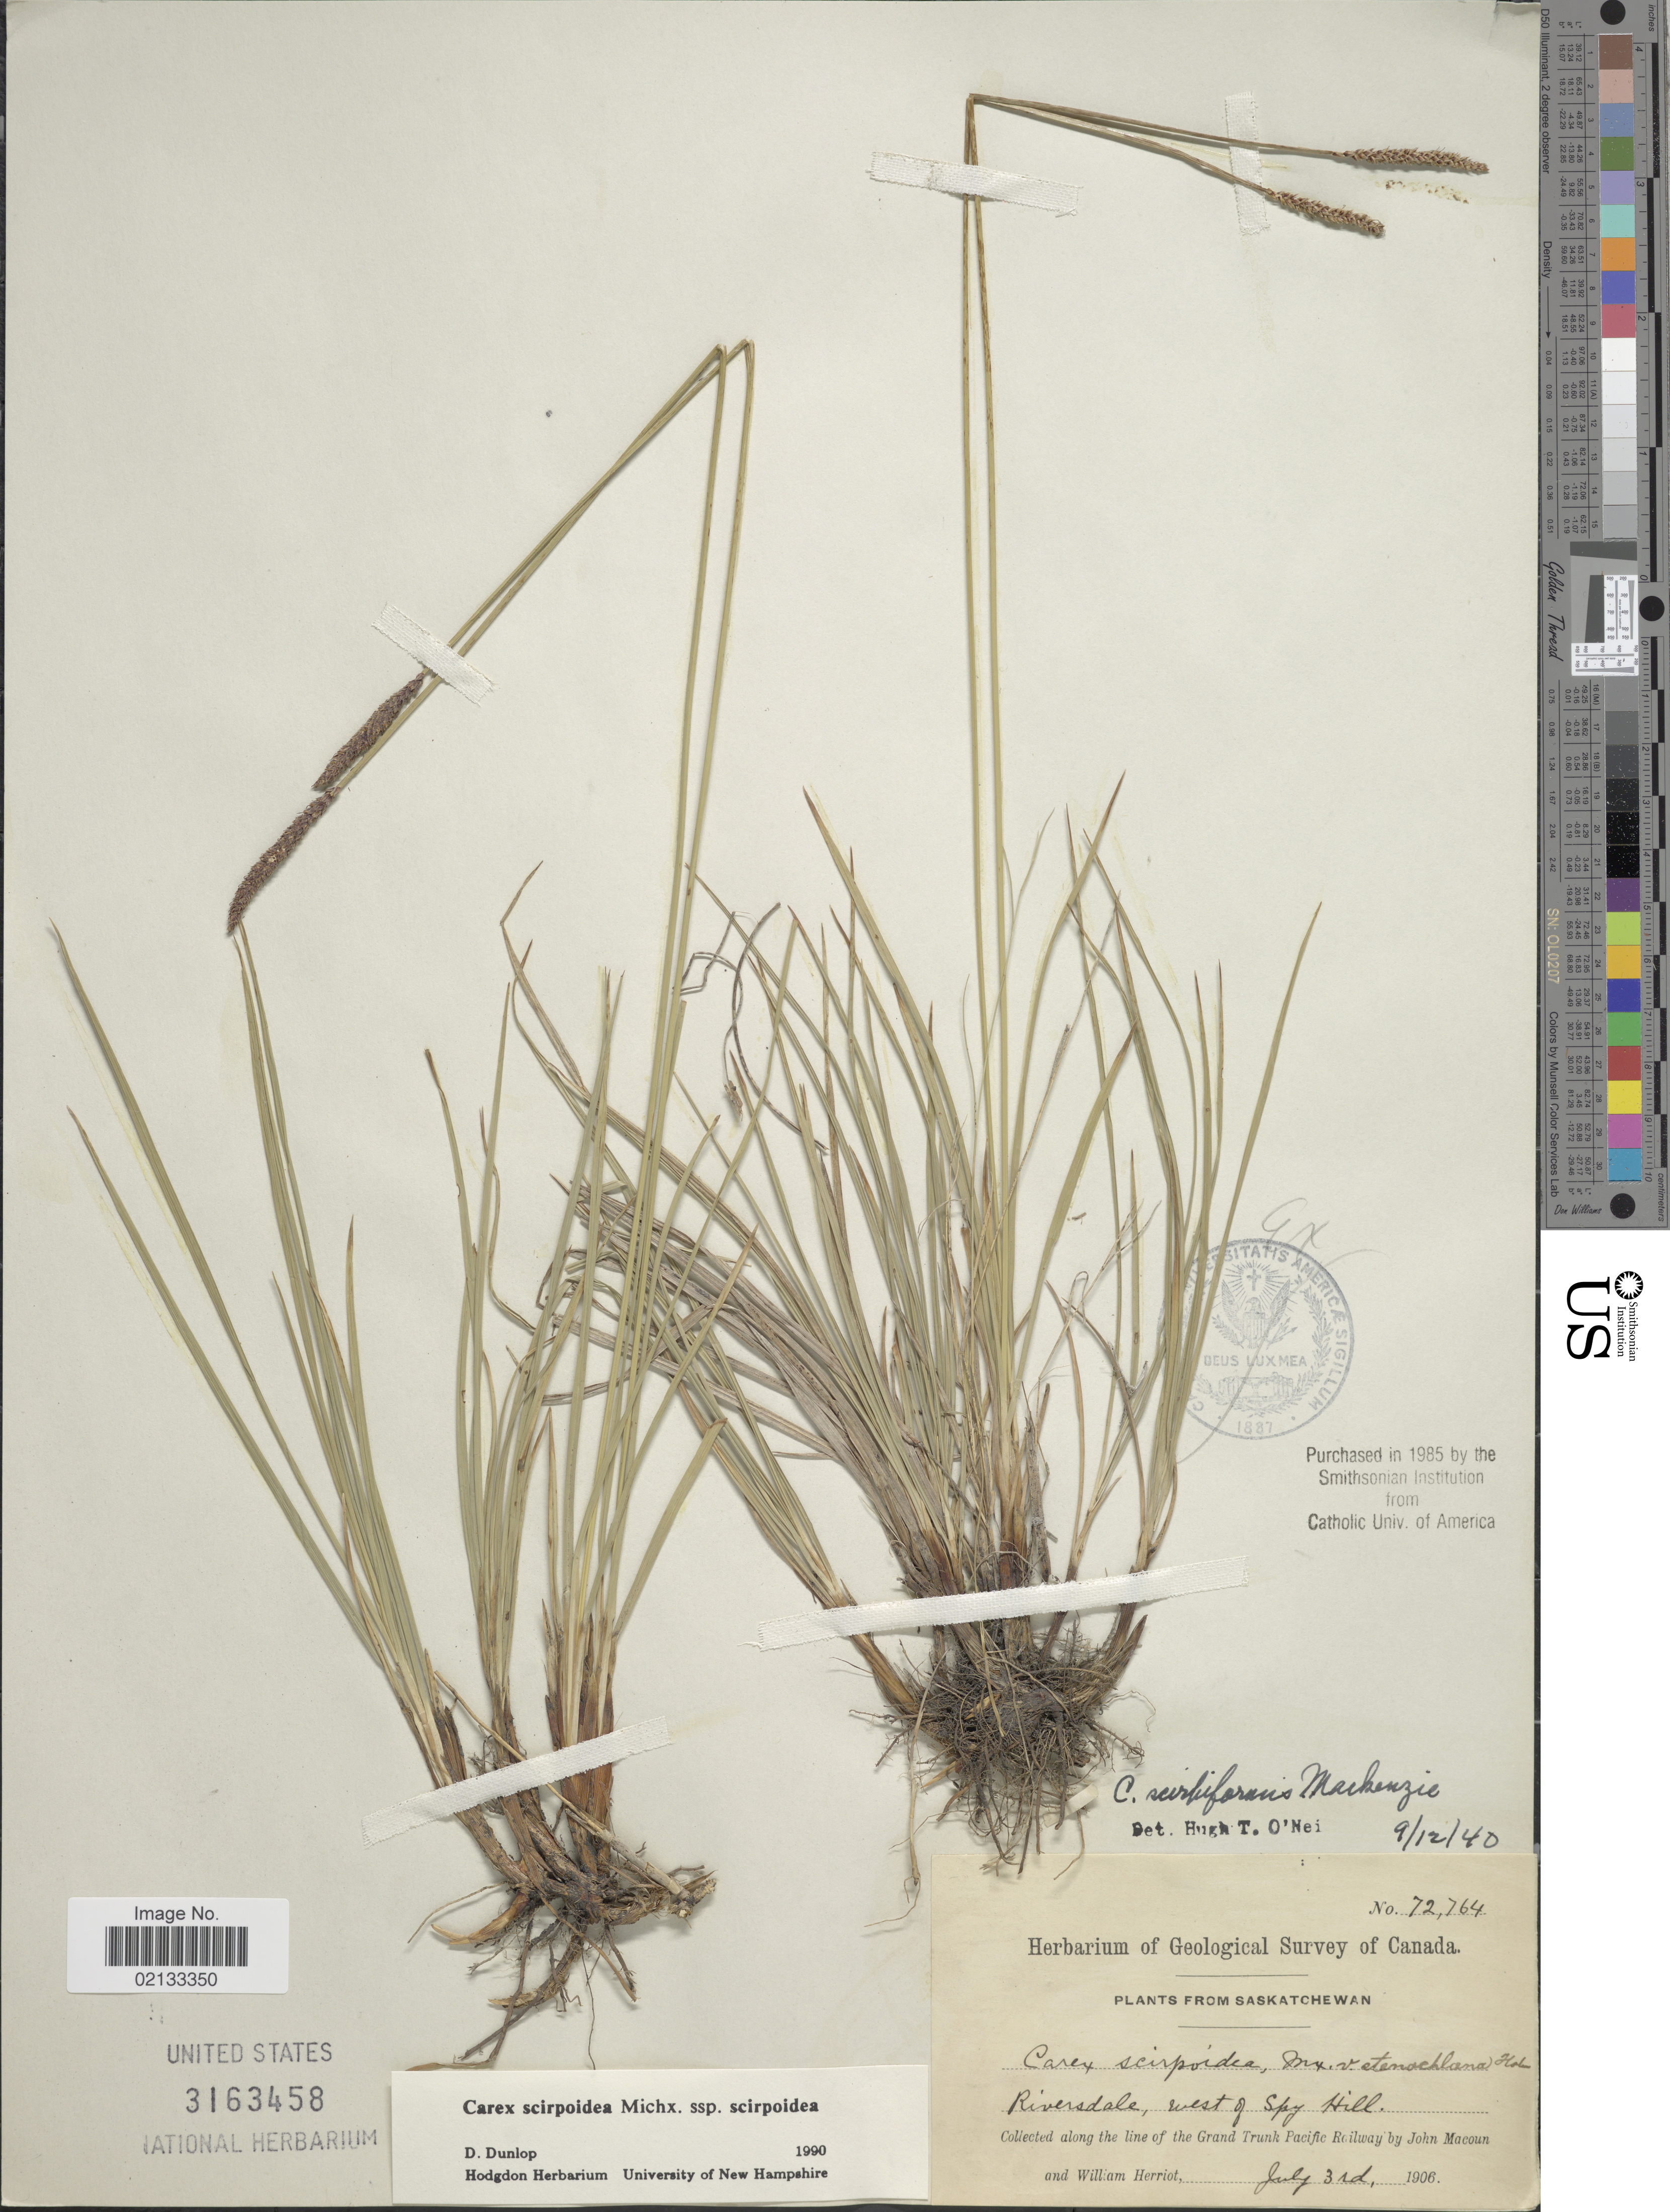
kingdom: Plantae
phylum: Tracheophyta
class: Liliopsida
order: Poales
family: Cyperaceae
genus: Carex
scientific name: Carex scirpoidea subsp. scirpoidea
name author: Michx.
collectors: J. Macoun & W. Herriot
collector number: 72764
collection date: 1906-07-03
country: Canada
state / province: Saskatchewan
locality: Riversdale, west of Spy Hill, along the line of the Grand Trunk Pacific Railway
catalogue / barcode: US 3163458